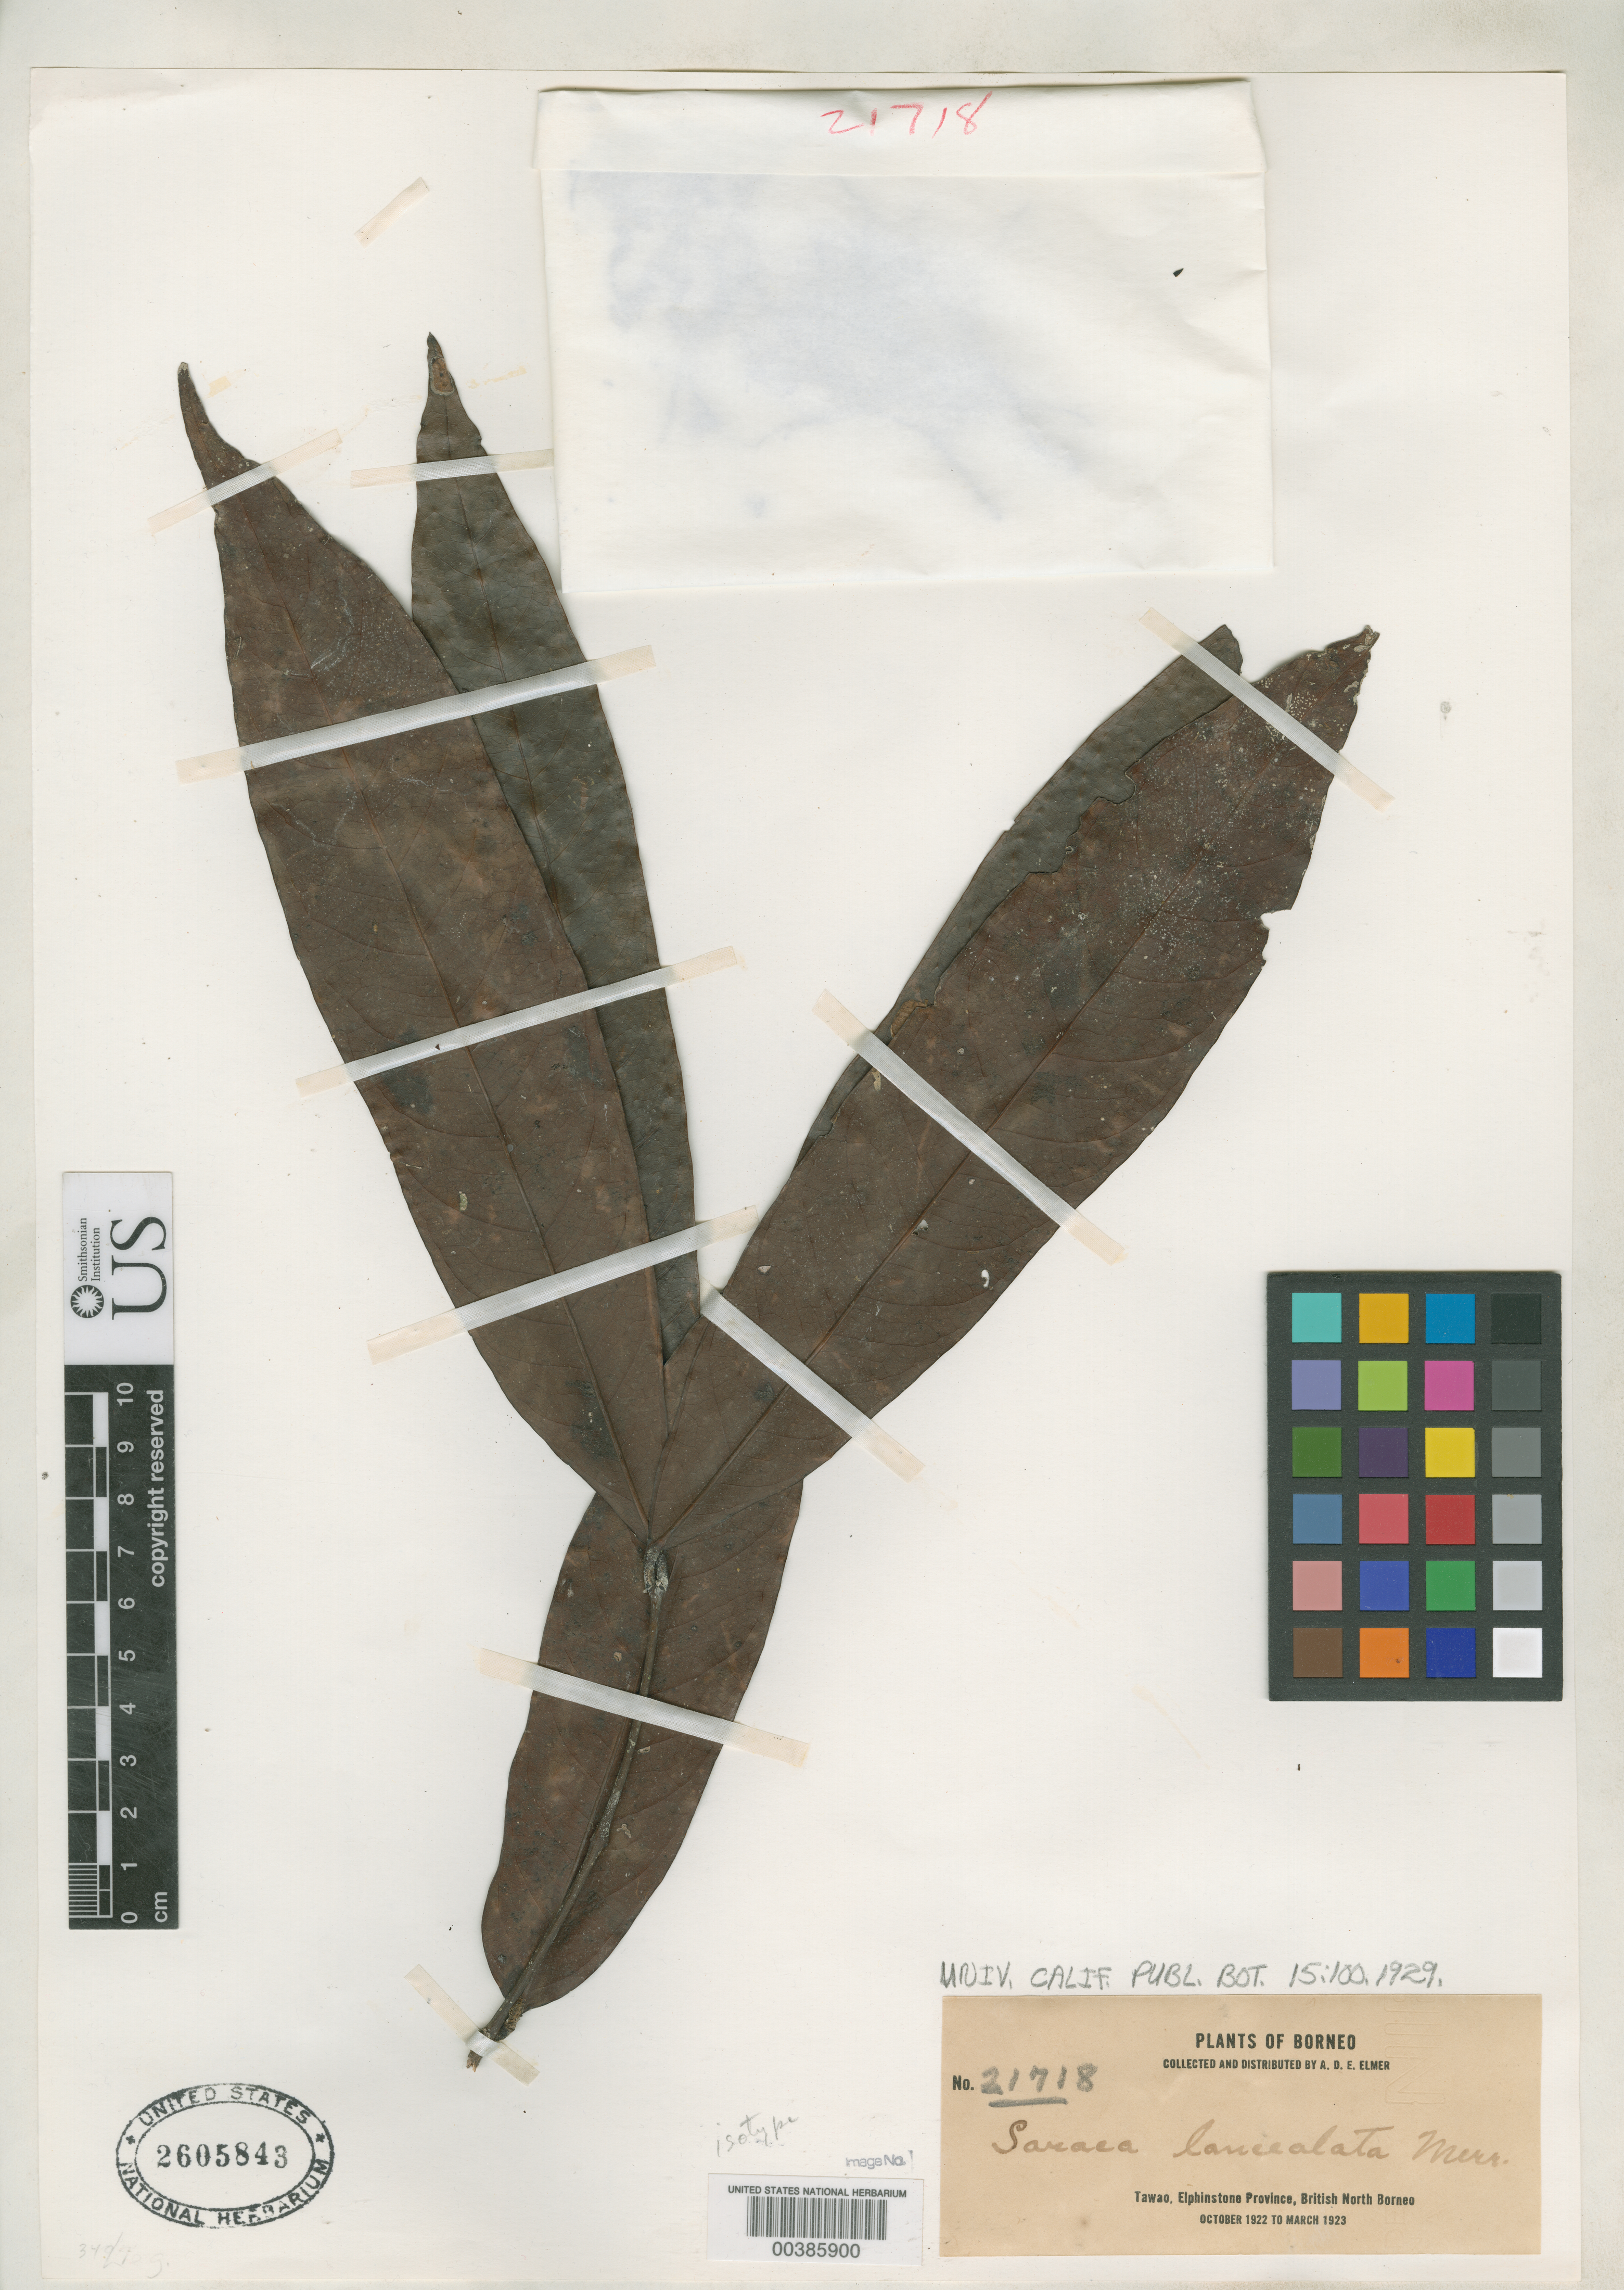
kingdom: Plantae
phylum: Tracheophyta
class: Magnoliopsida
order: Fabales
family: Fabaceae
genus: Saraca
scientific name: Saraca lanceolata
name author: Merr.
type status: Isotype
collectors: A. D. E. Elmer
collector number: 21718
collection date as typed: Oct 1922 to -- Mar 1923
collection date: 1922-10/1923-03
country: Malaysia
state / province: Sabah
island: Borneo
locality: Tawao, Elphinstone Province, British North Borneo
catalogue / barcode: US 2605843